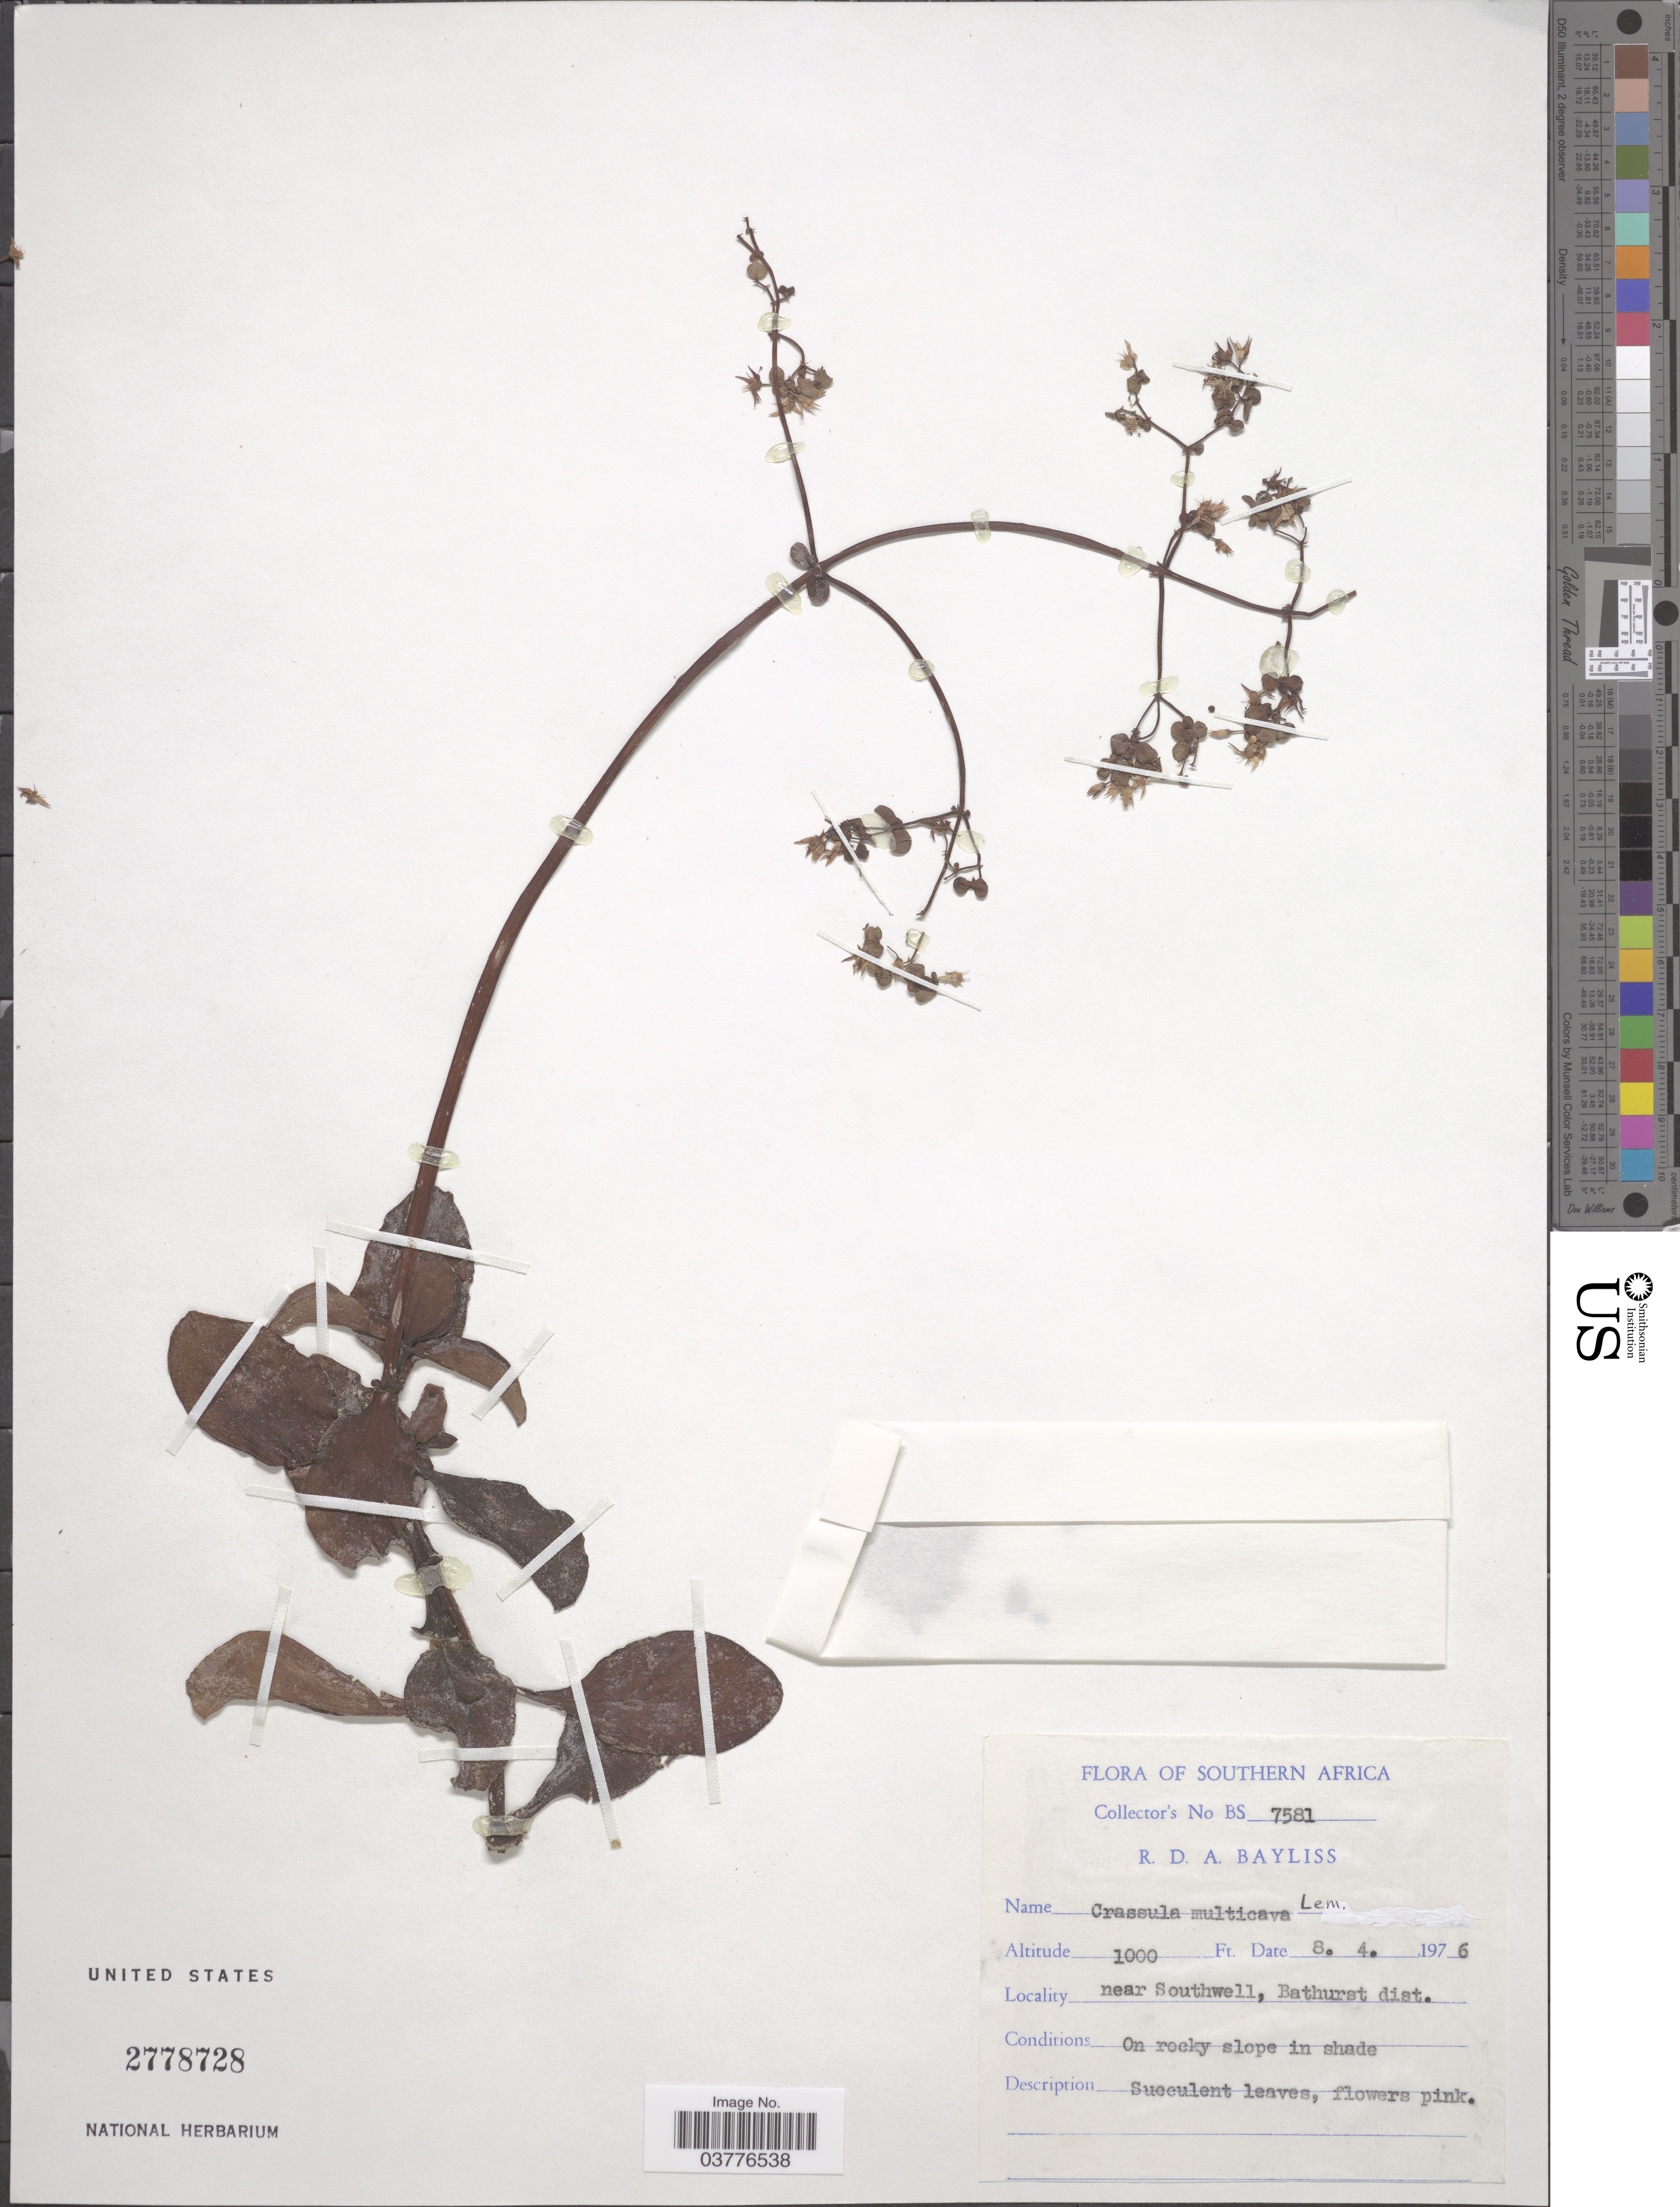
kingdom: Plantae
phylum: Tracheophyta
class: Magnoliopsida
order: Saxifragales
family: Crassulaceae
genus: Crassula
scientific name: Crassula multicava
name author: Lem.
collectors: R. Bayliss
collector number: BS7581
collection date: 1976-04-08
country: South Africa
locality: Southern Africa. Near Southwell, Bathurst dist.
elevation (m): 305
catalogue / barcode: US 2778728